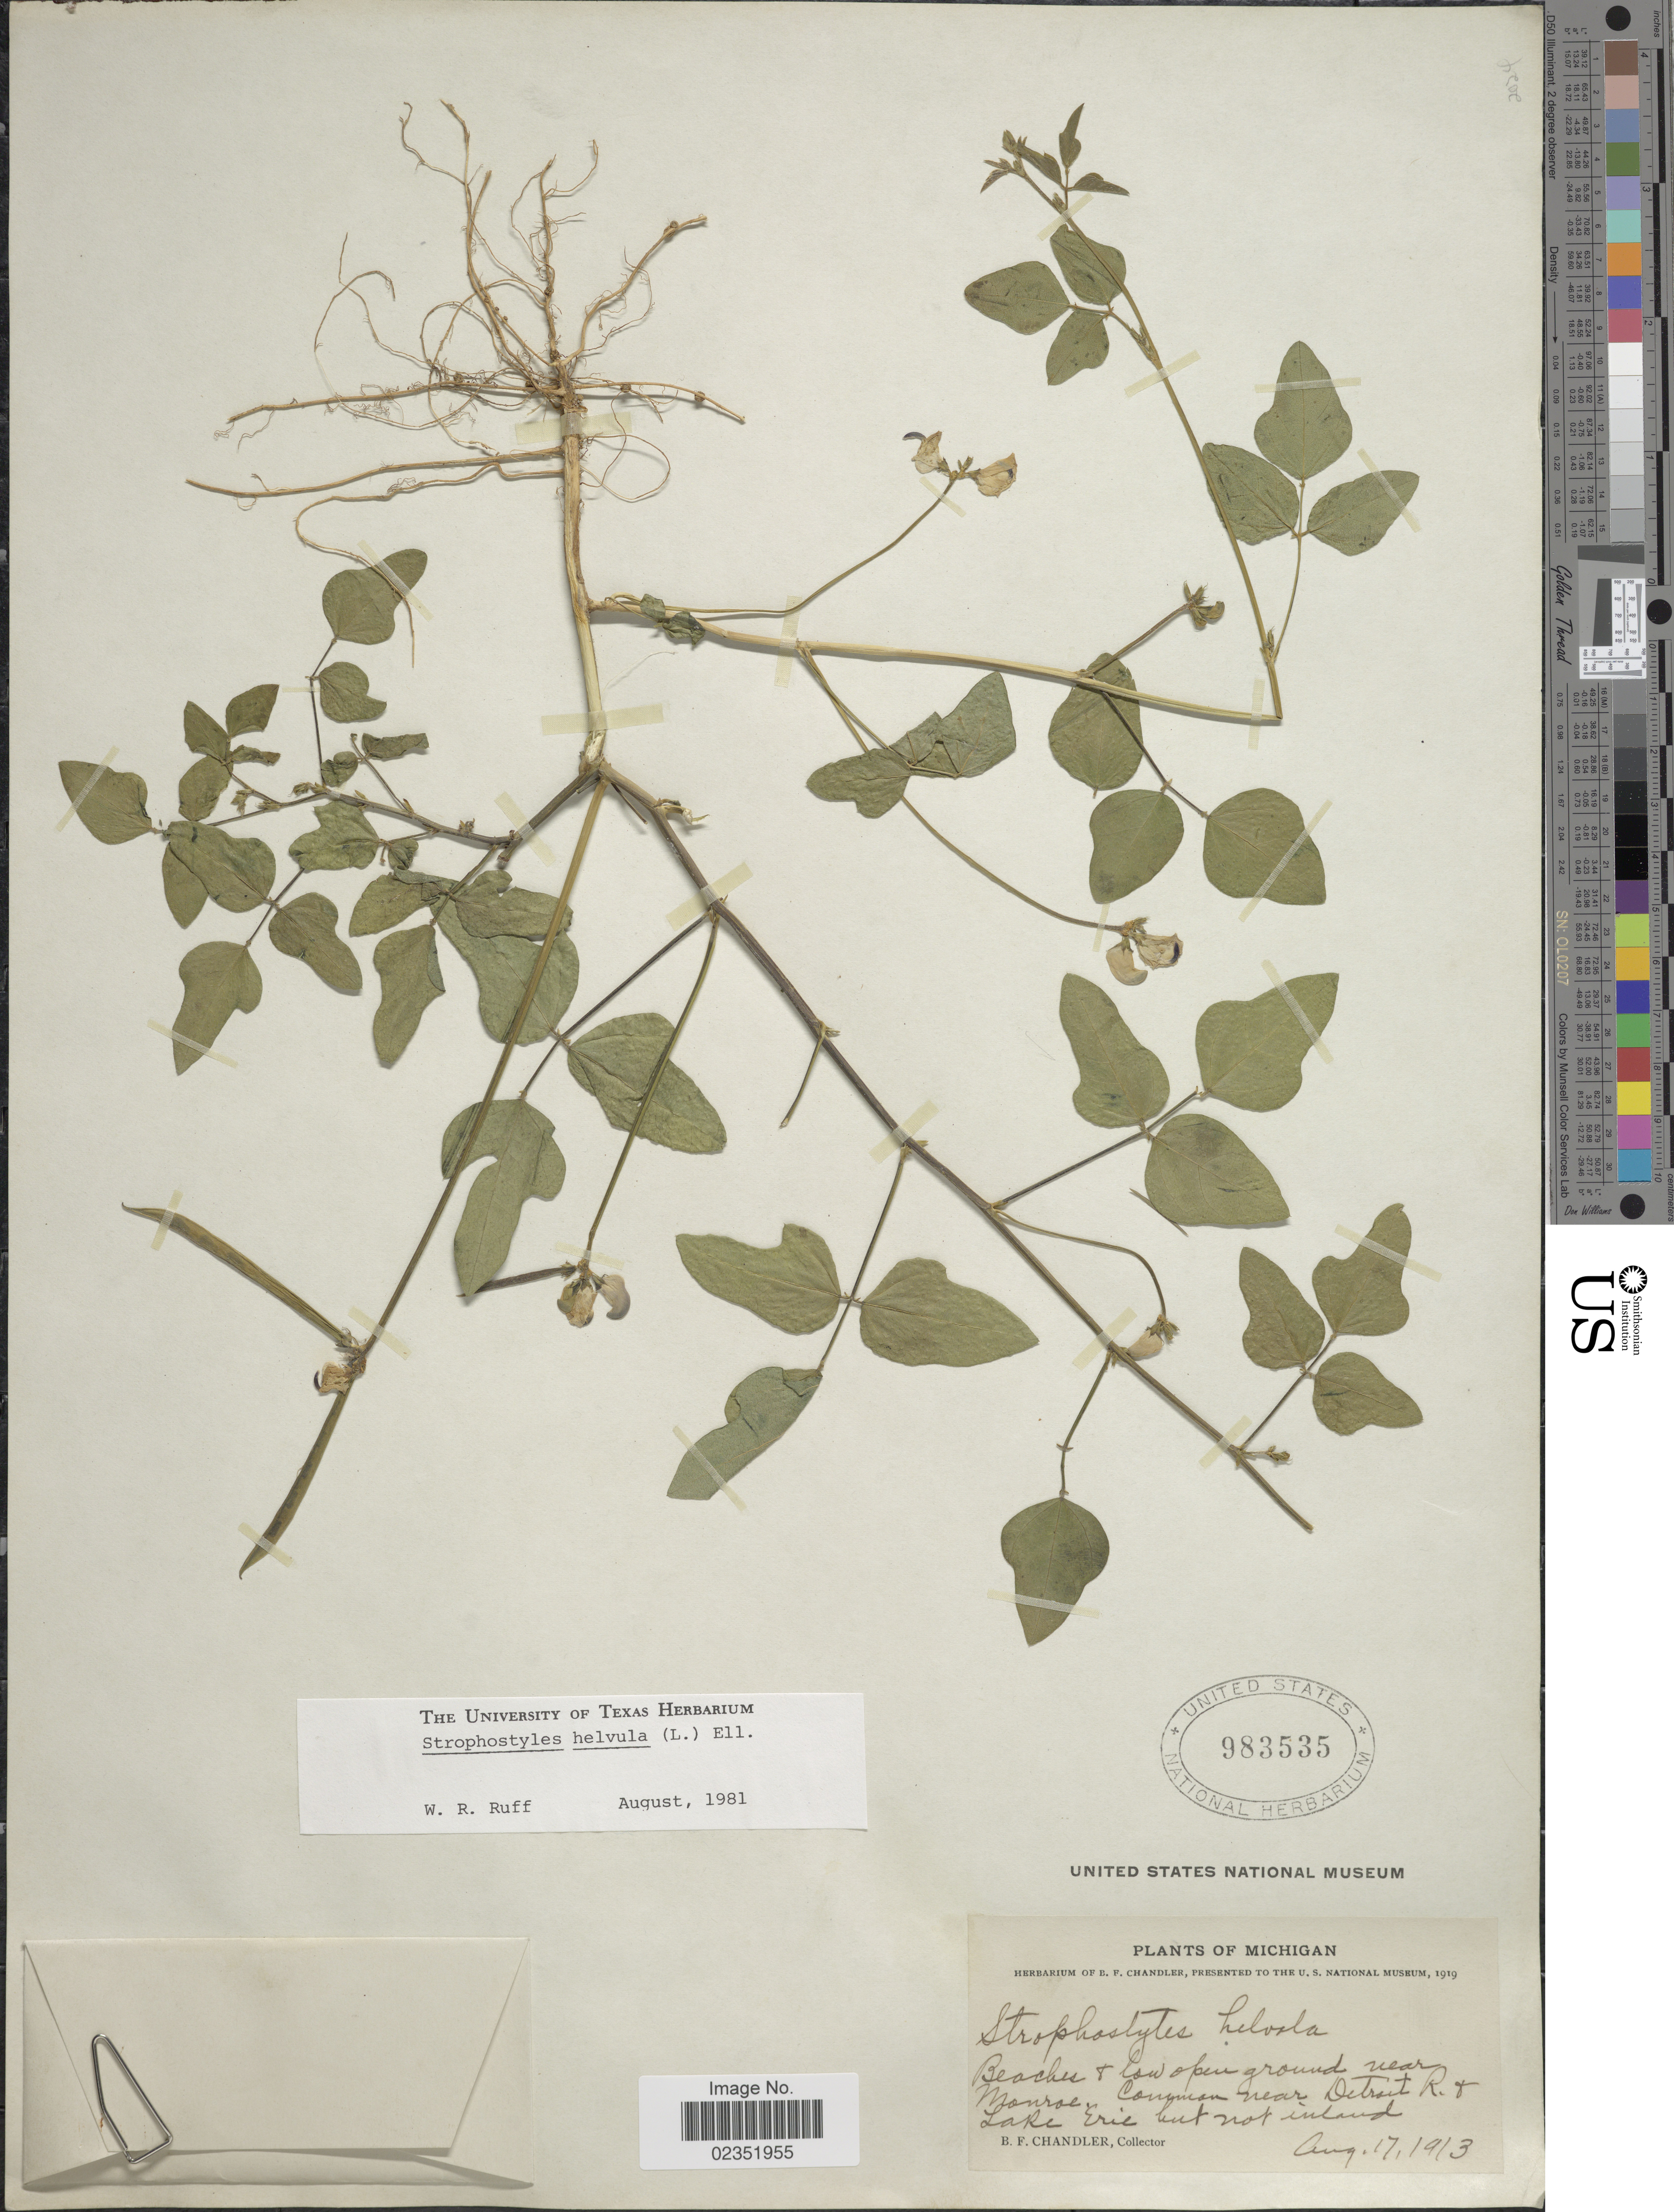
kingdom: Plantae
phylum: Tracheophyta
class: Magnoliopsida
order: Fabales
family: Fabaceae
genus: Strophostyles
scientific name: Strophostyles helvola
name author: (L.) Elliott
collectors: B. F. Chandler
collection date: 1913-08-17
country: United States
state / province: Michigan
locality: Beaches + low open ground near Monroe, Common near Detroit R. + Lake Erie but not inland.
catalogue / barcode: US 983535